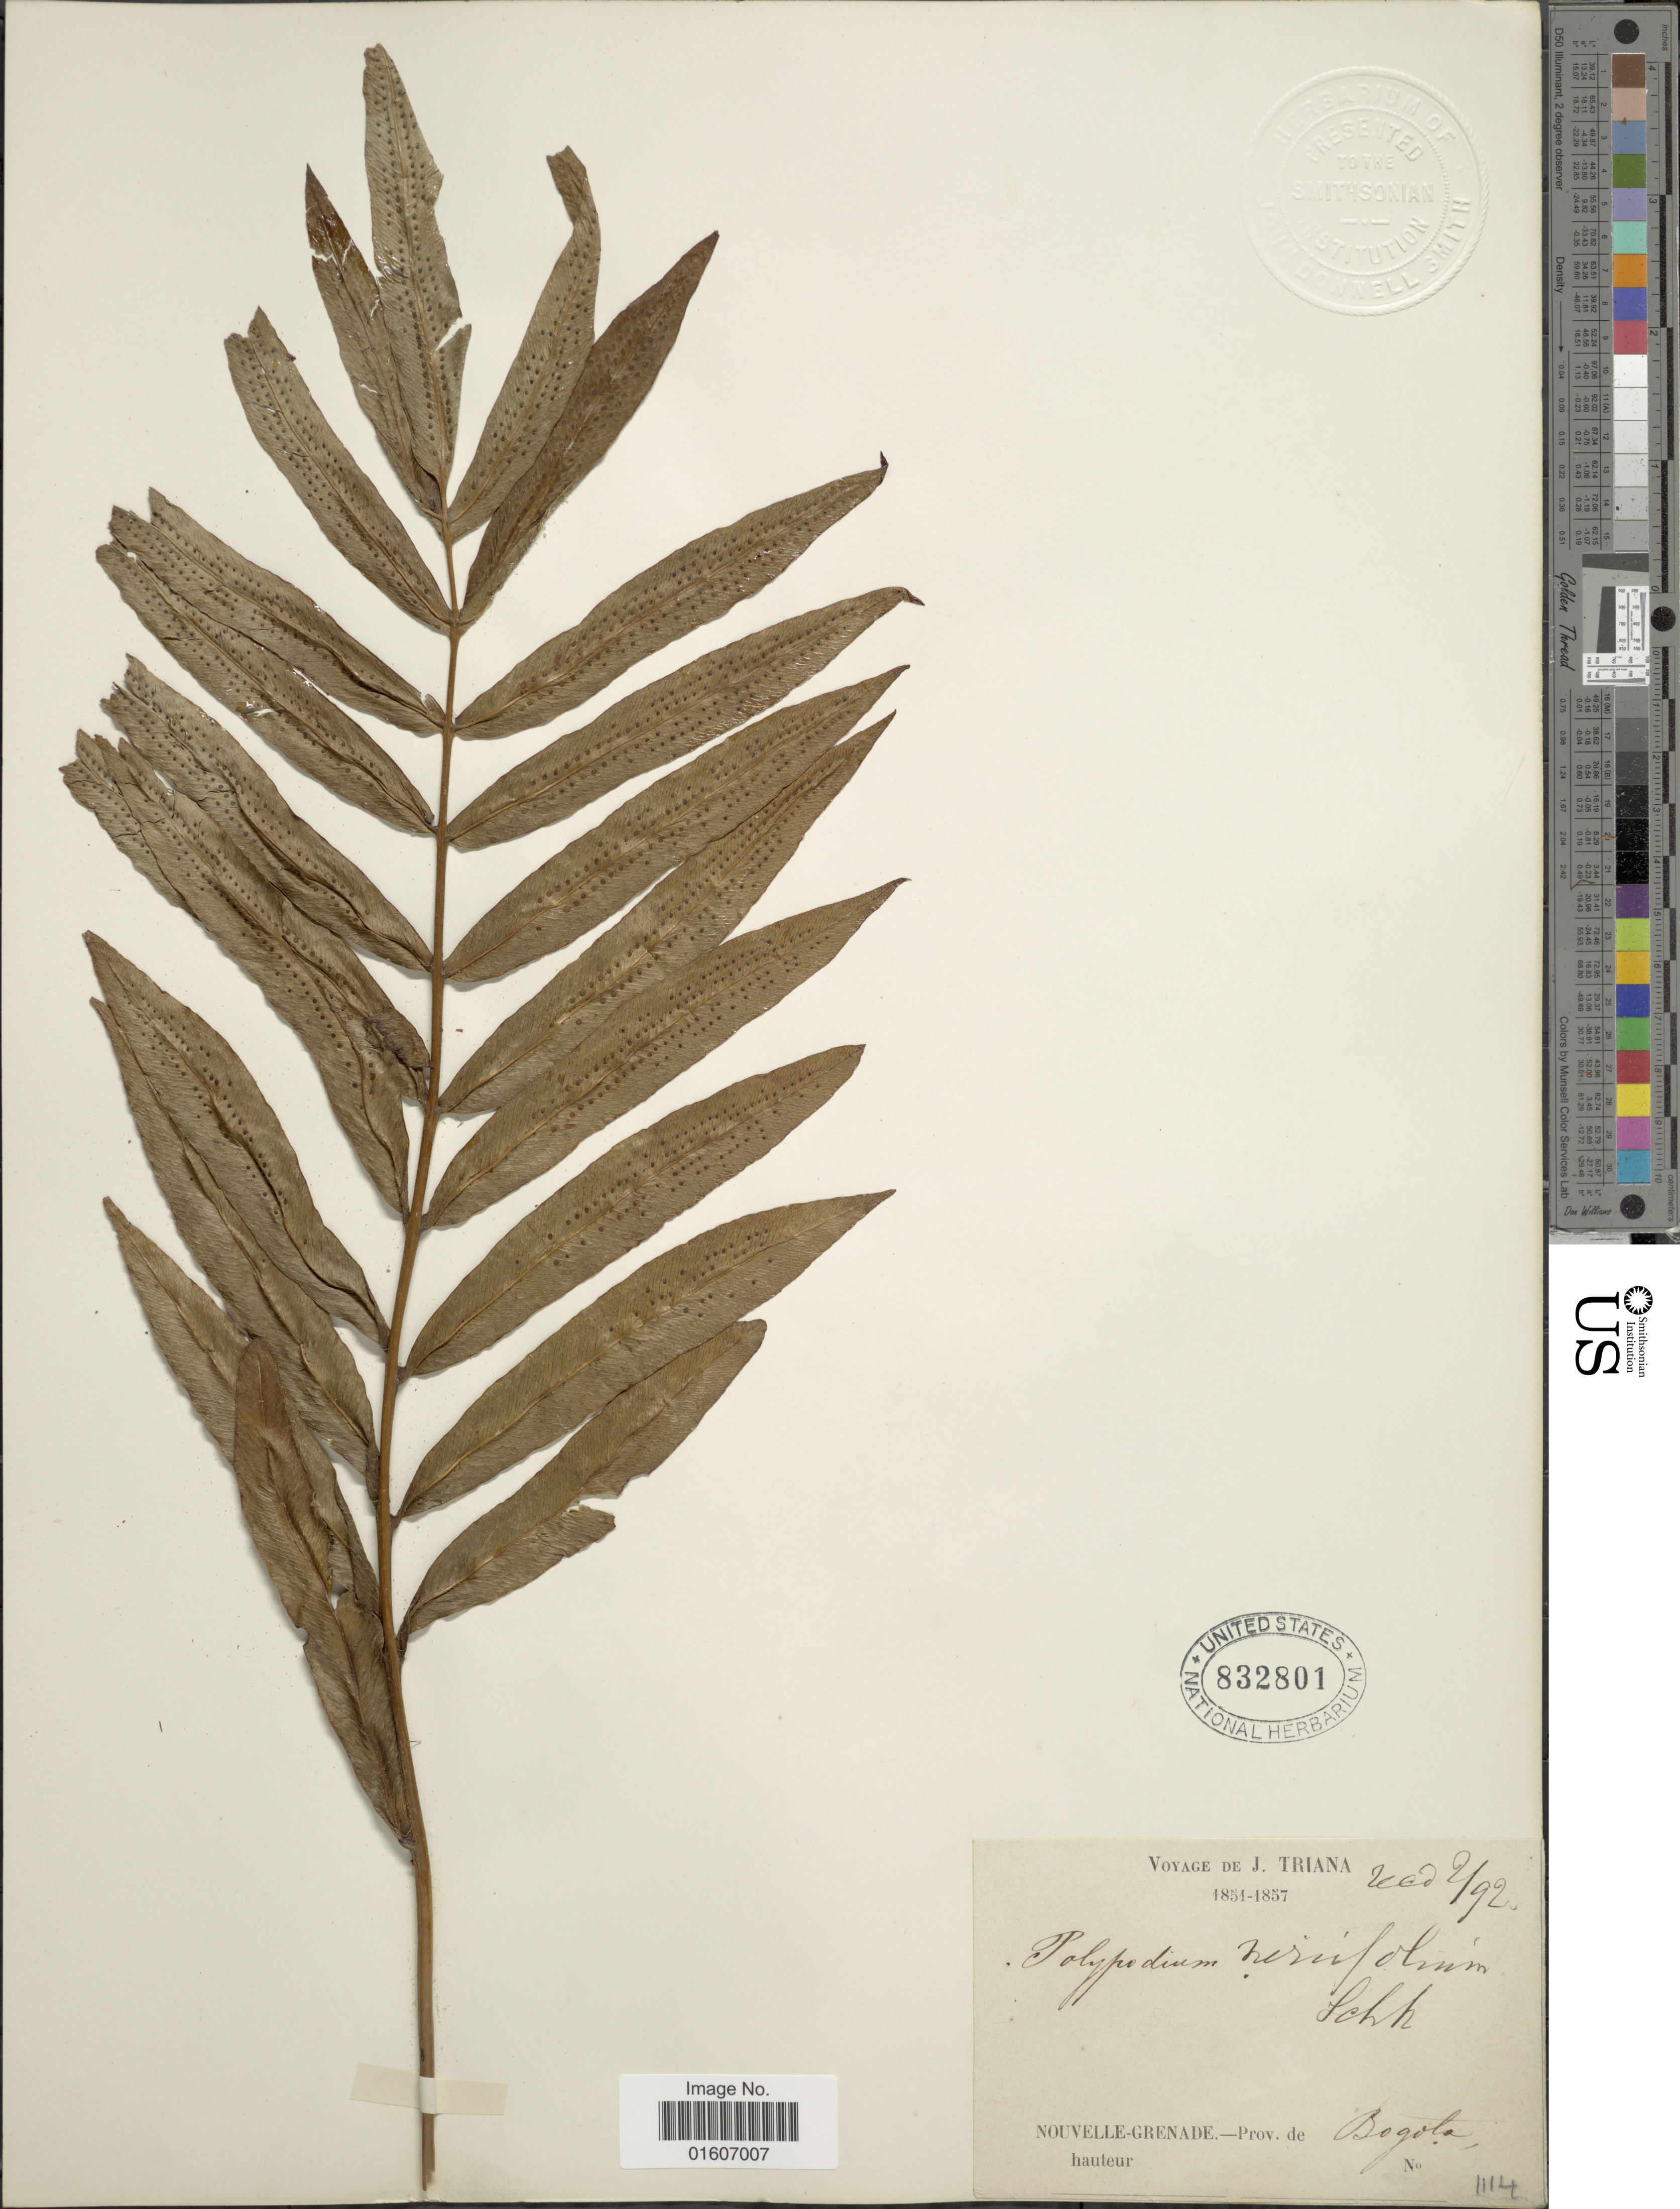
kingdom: Plantae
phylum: Tracheophyta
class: Polypodiopsida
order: Polypodiales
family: Polypodiaceae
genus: Serpocaulon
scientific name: Serpocaulon triseriale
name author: (Sw.) A.R. Sm.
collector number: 1114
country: Colombia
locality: Nouvelle-Grenade - Prov de Bogota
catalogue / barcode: US 832801